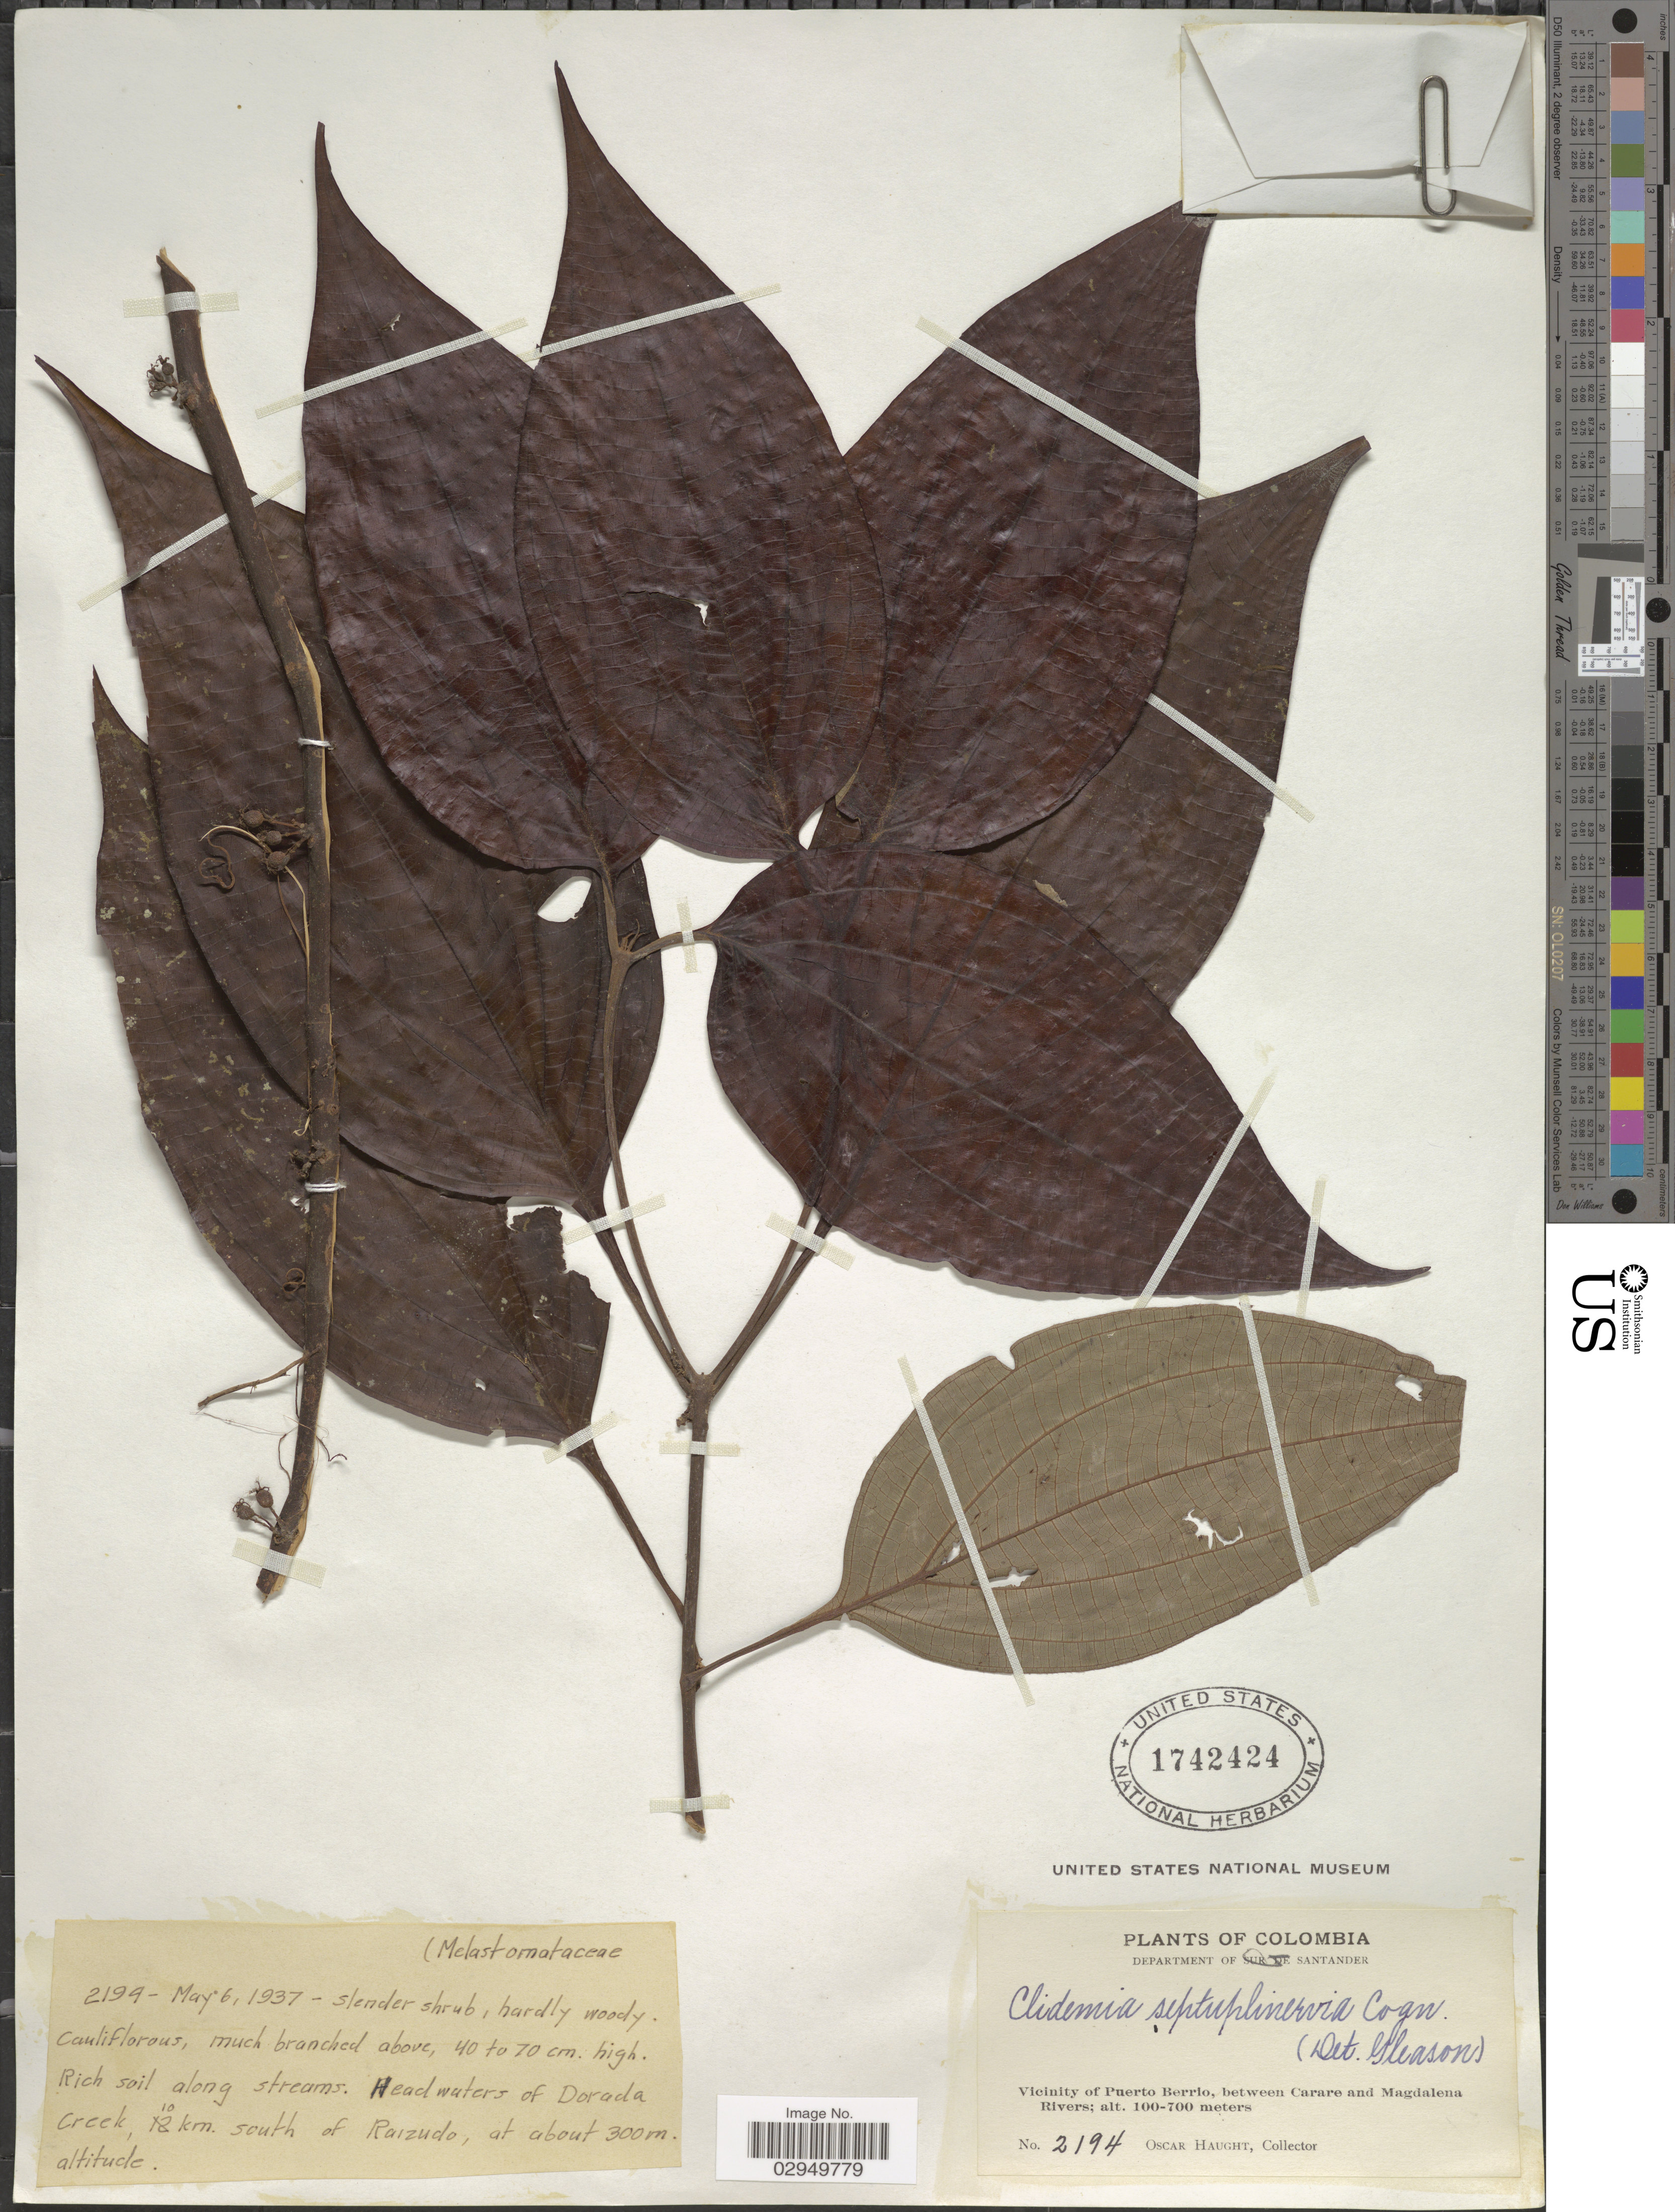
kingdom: Plantae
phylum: Tracheophyta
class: Magnoliopsida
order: Myrtales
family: Melastomataceae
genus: Clidemia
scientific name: Clidemia septuplinervia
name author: Cogn.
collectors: O. L. Haught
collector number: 3194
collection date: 1937-05-06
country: Colombia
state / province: Santander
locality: Department of Santander. Headwaters of Dorada Creek, 10 km. south of Raizudo. Vicinity of Puerto Berrio, between Carare and Magdalena Rivers.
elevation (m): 300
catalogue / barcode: US 1742424